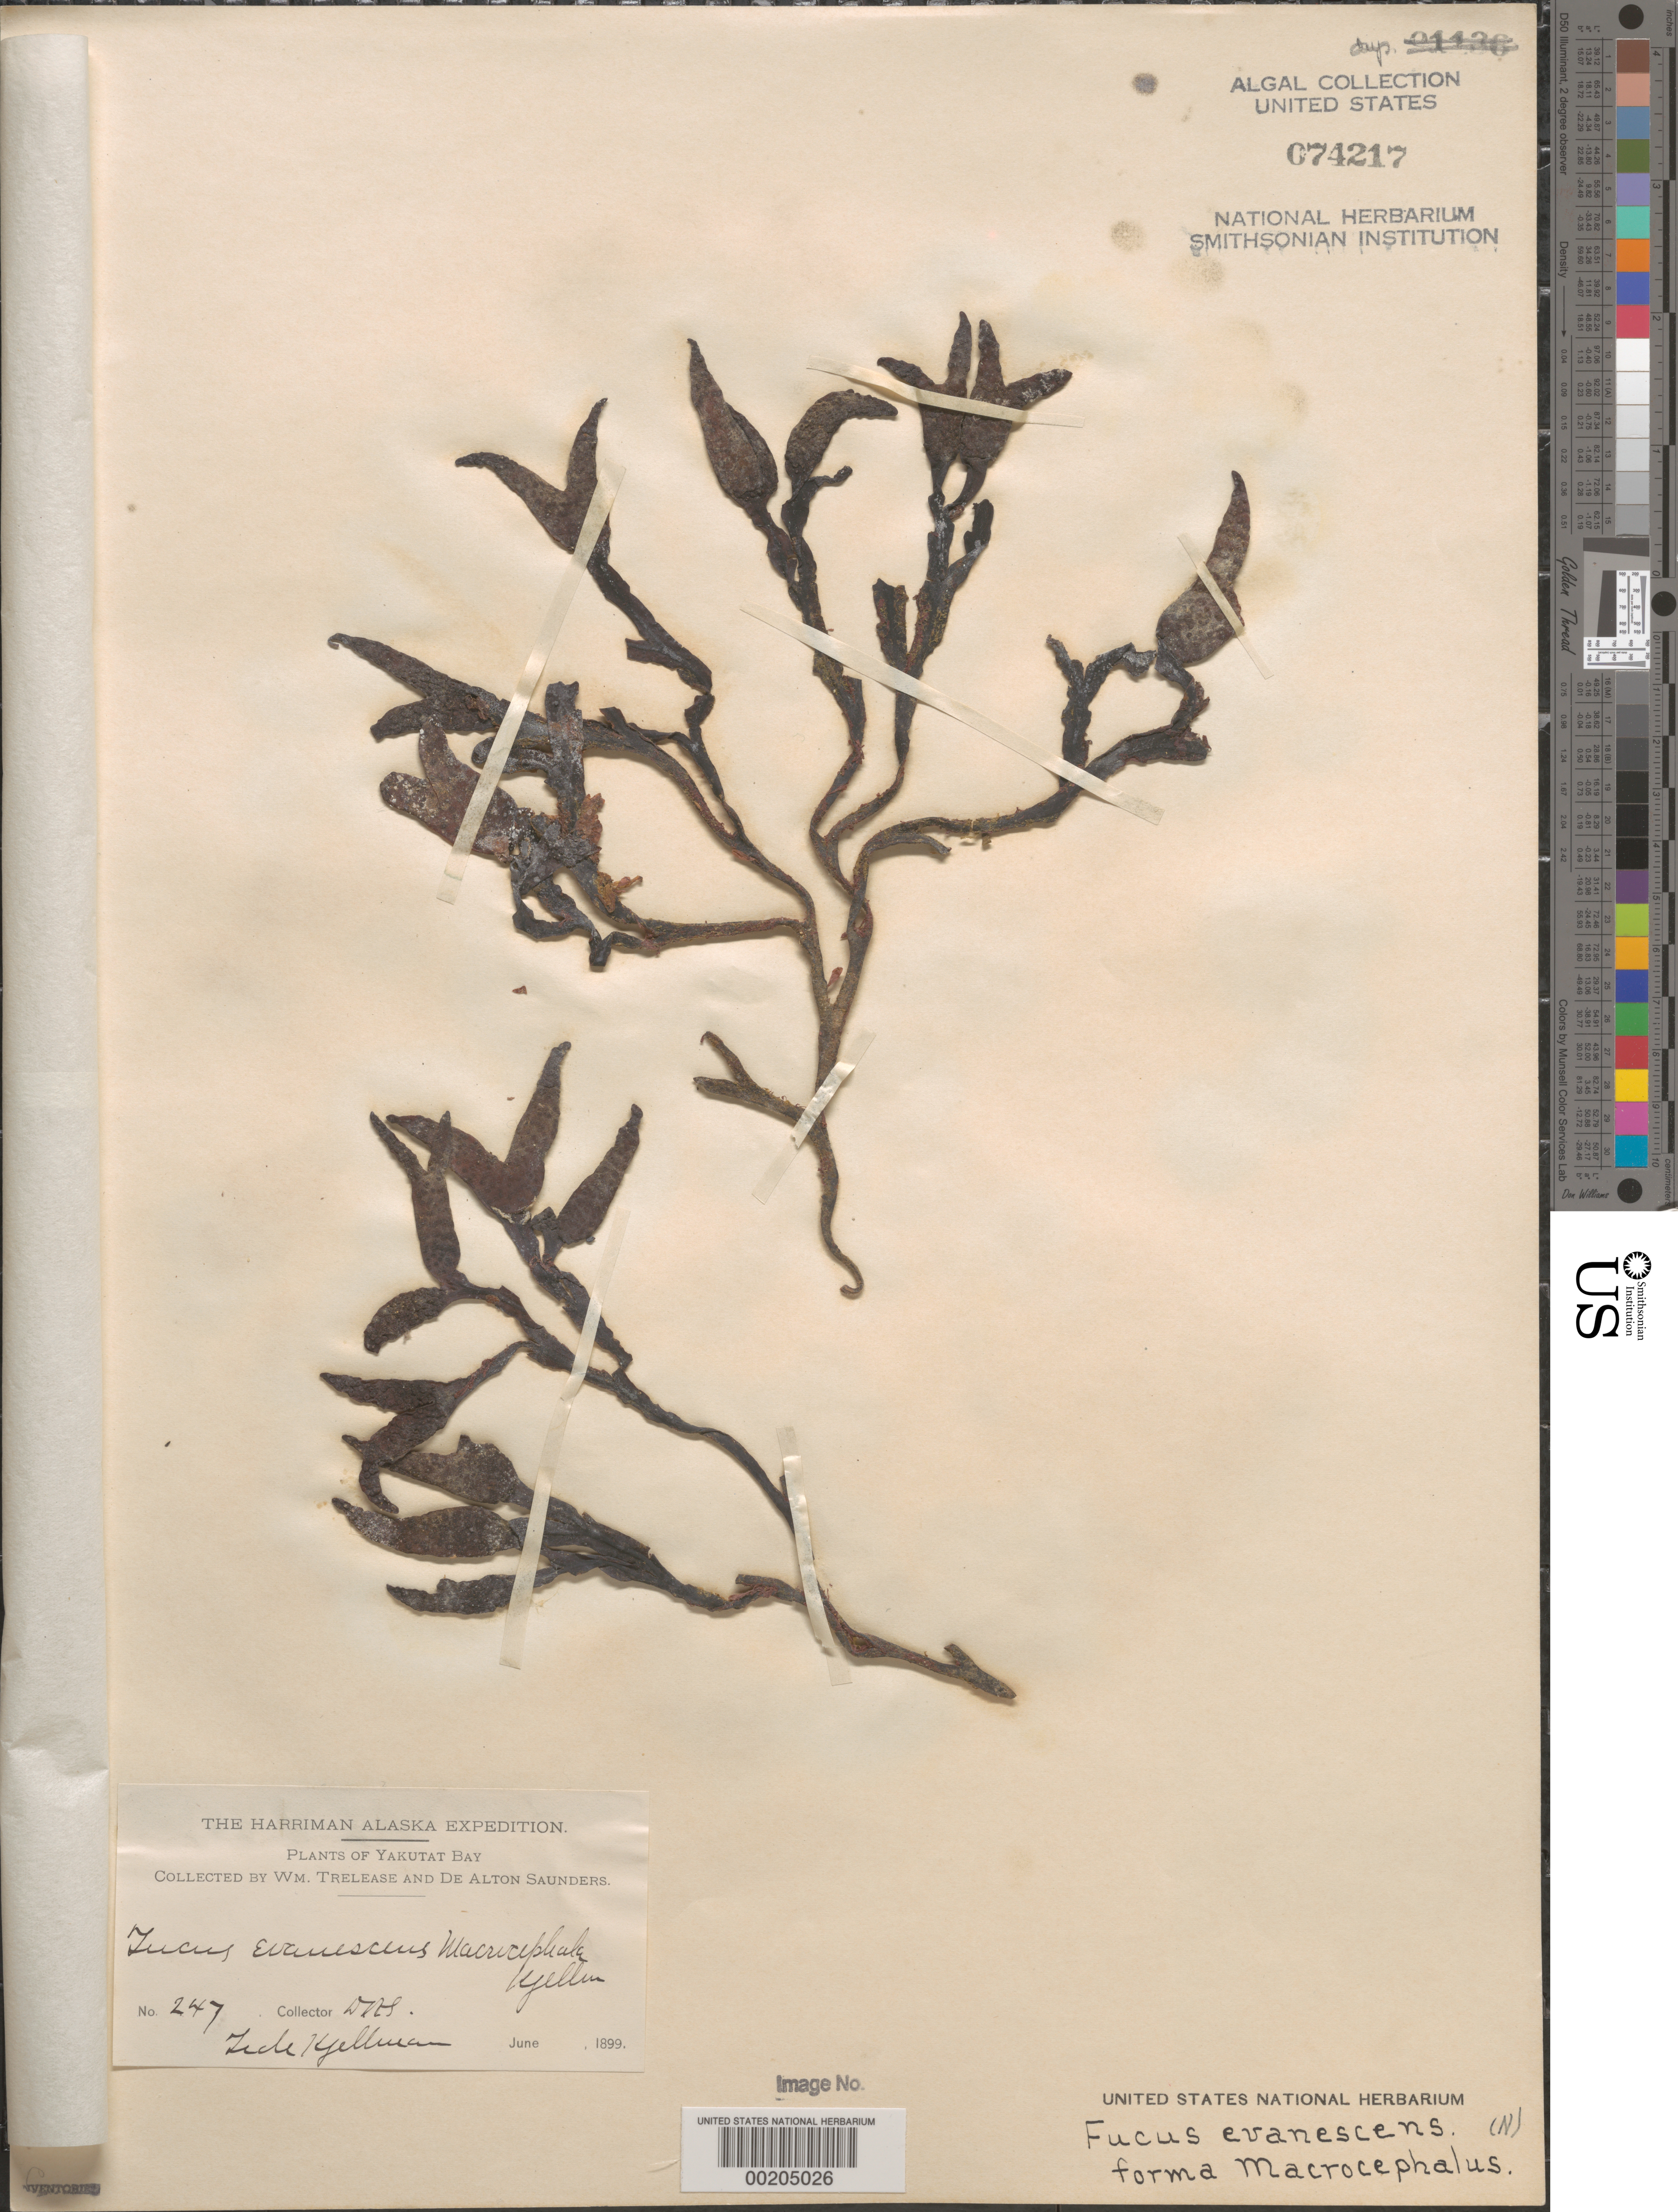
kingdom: Chromista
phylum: Ochrophyta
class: Phaeophyceae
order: Fucales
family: Fucaceae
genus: Fucus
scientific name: Fucus distichus subsp. evanescens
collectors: D. Saunders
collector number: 247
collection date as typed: Jun 1899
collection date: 1899-06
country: United States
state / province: Alaska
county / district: Skagway-Yakutat-Angoon Division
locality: Yakutat Bay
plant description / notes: Harriman Alaska Expedition, 1899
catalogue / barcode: US 74217